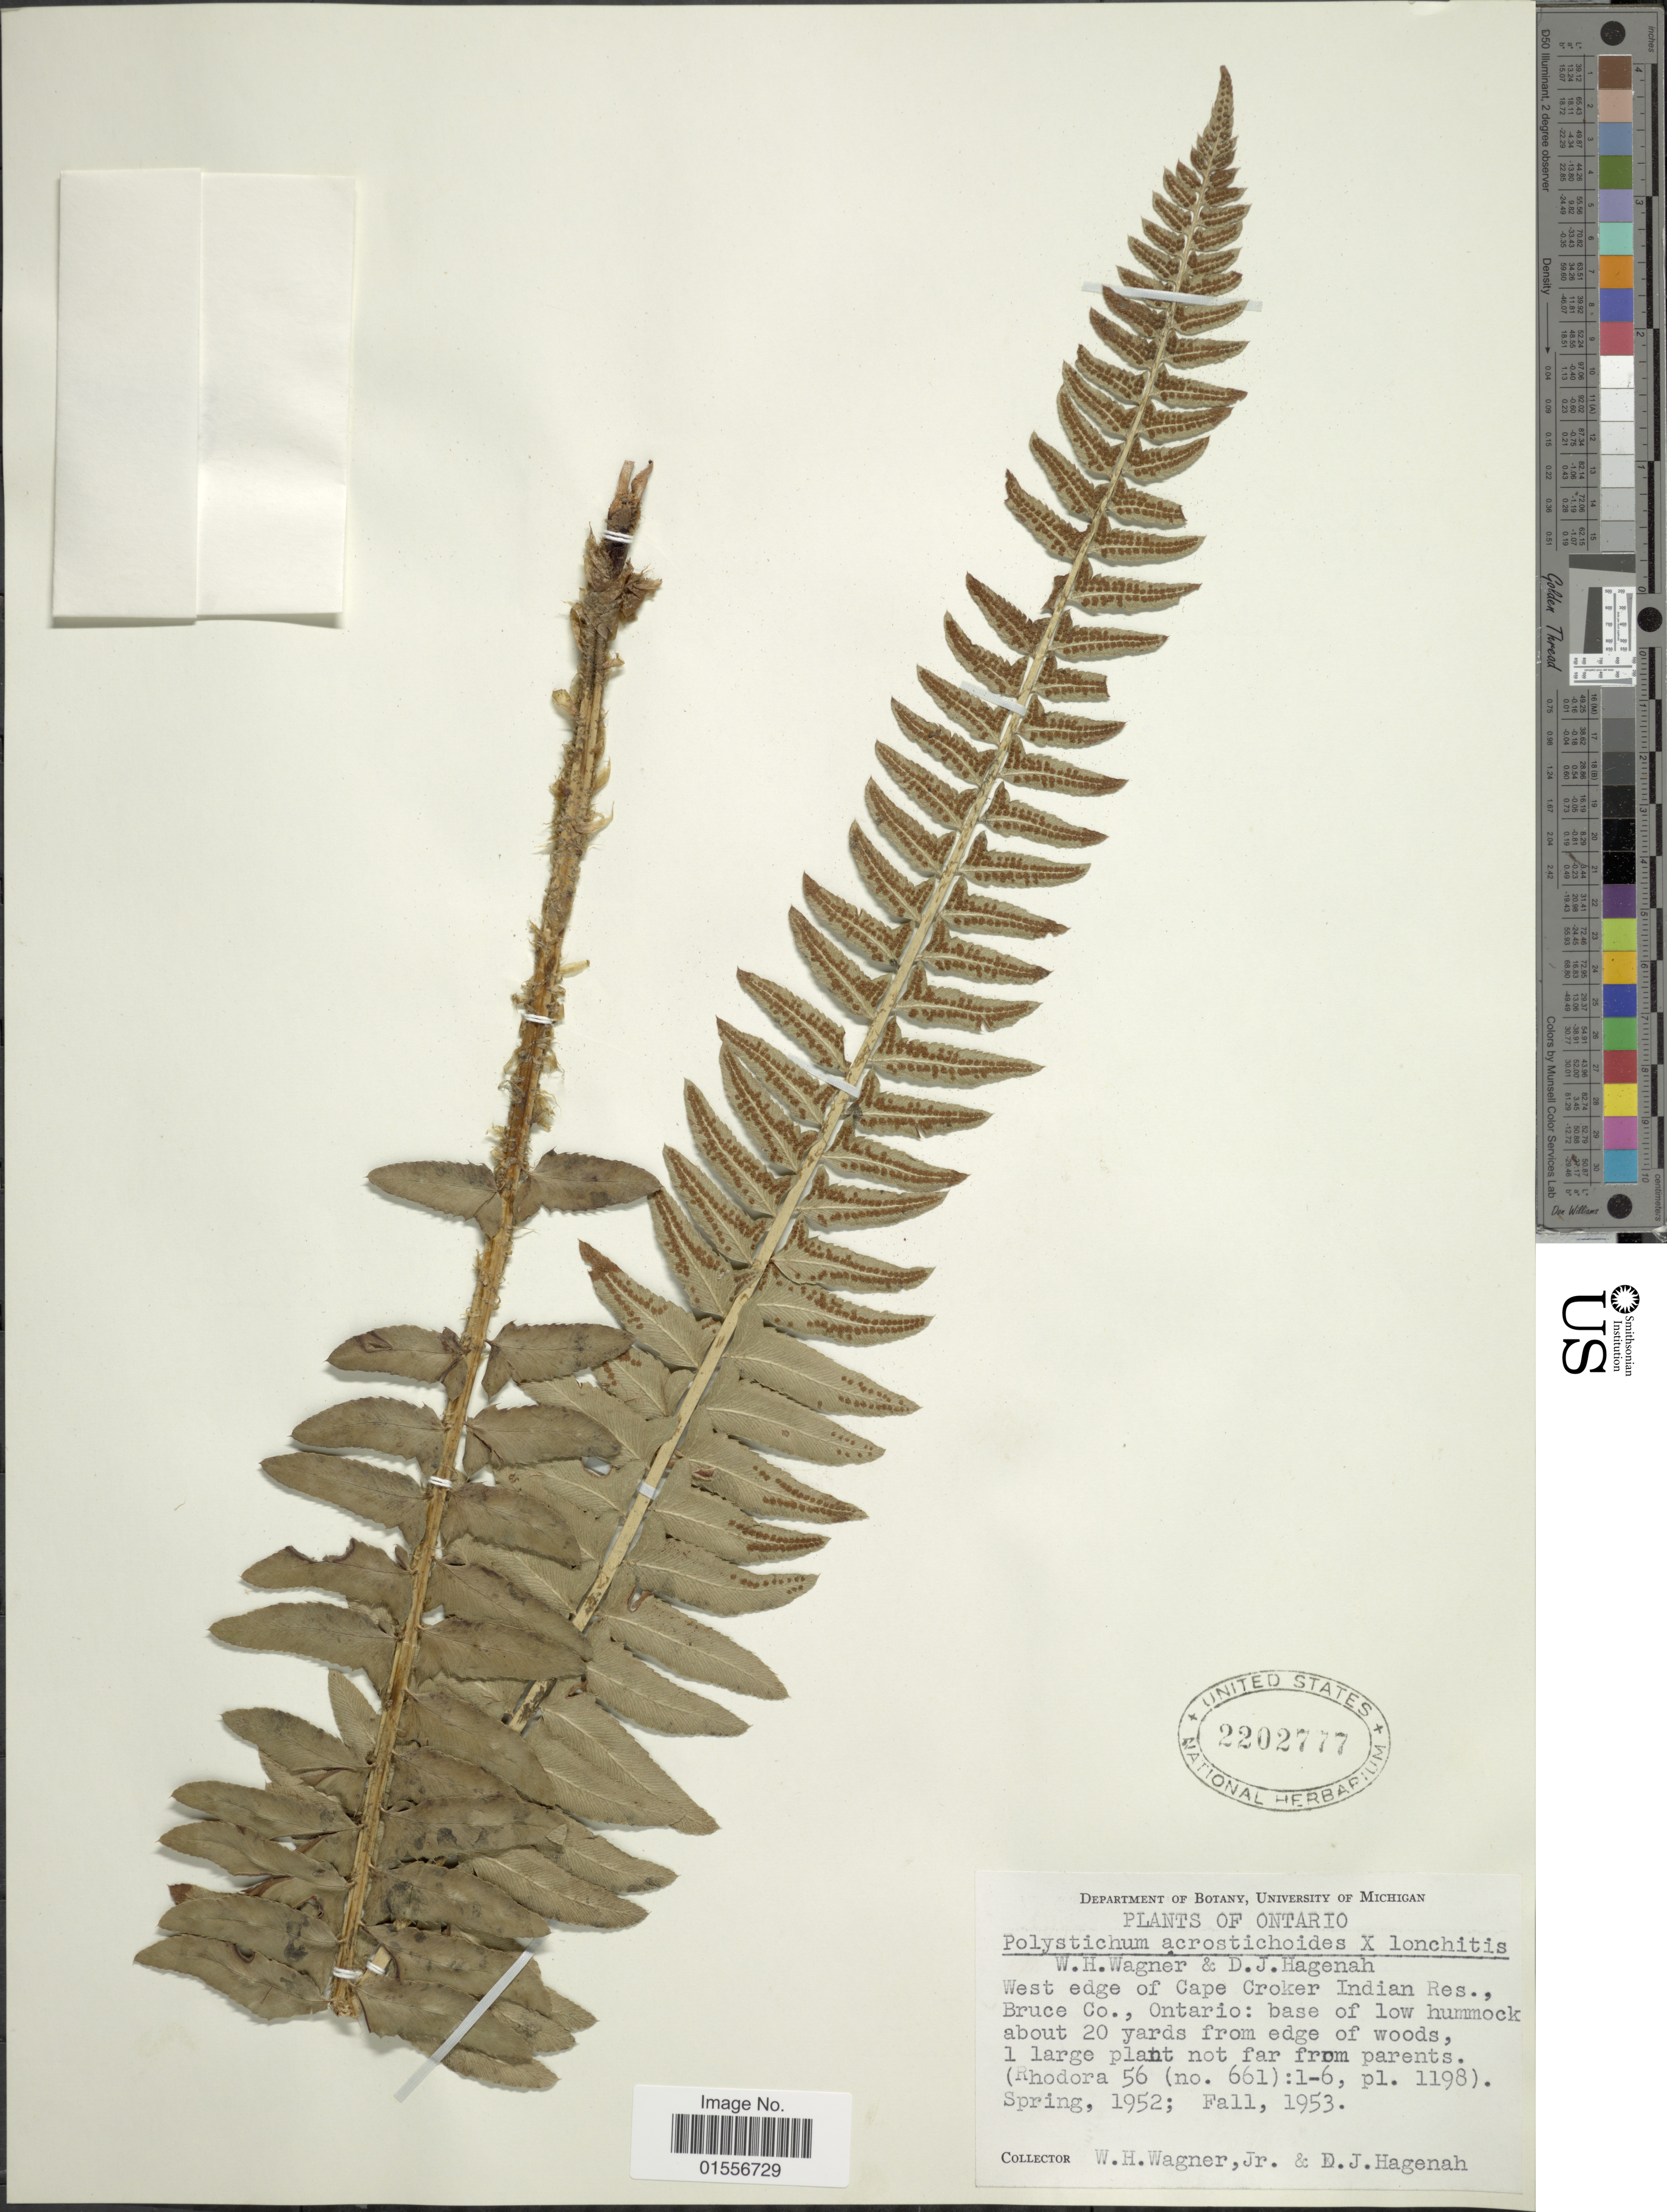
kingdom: Plantae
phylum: Tracheophyta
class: Polypodiopsida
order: Polypodiales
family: Dryopteridaceae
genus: Polystichum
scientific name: Polystichum acrostichoides x P. lonchitis (Roth) L.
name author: A. Gray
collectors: W. H. Wagner & D. Hagenah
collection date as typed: Spring, 1952; Fall, 1953.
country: Canada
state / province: Ontario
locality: West edge of Cape Groker Indian Res., Bruce Co.: base of low hummock about 20 yards from edge of woods.(Rhodora 56 (no. 661): 1-6, pl. 1198).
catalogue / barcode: US 2202777